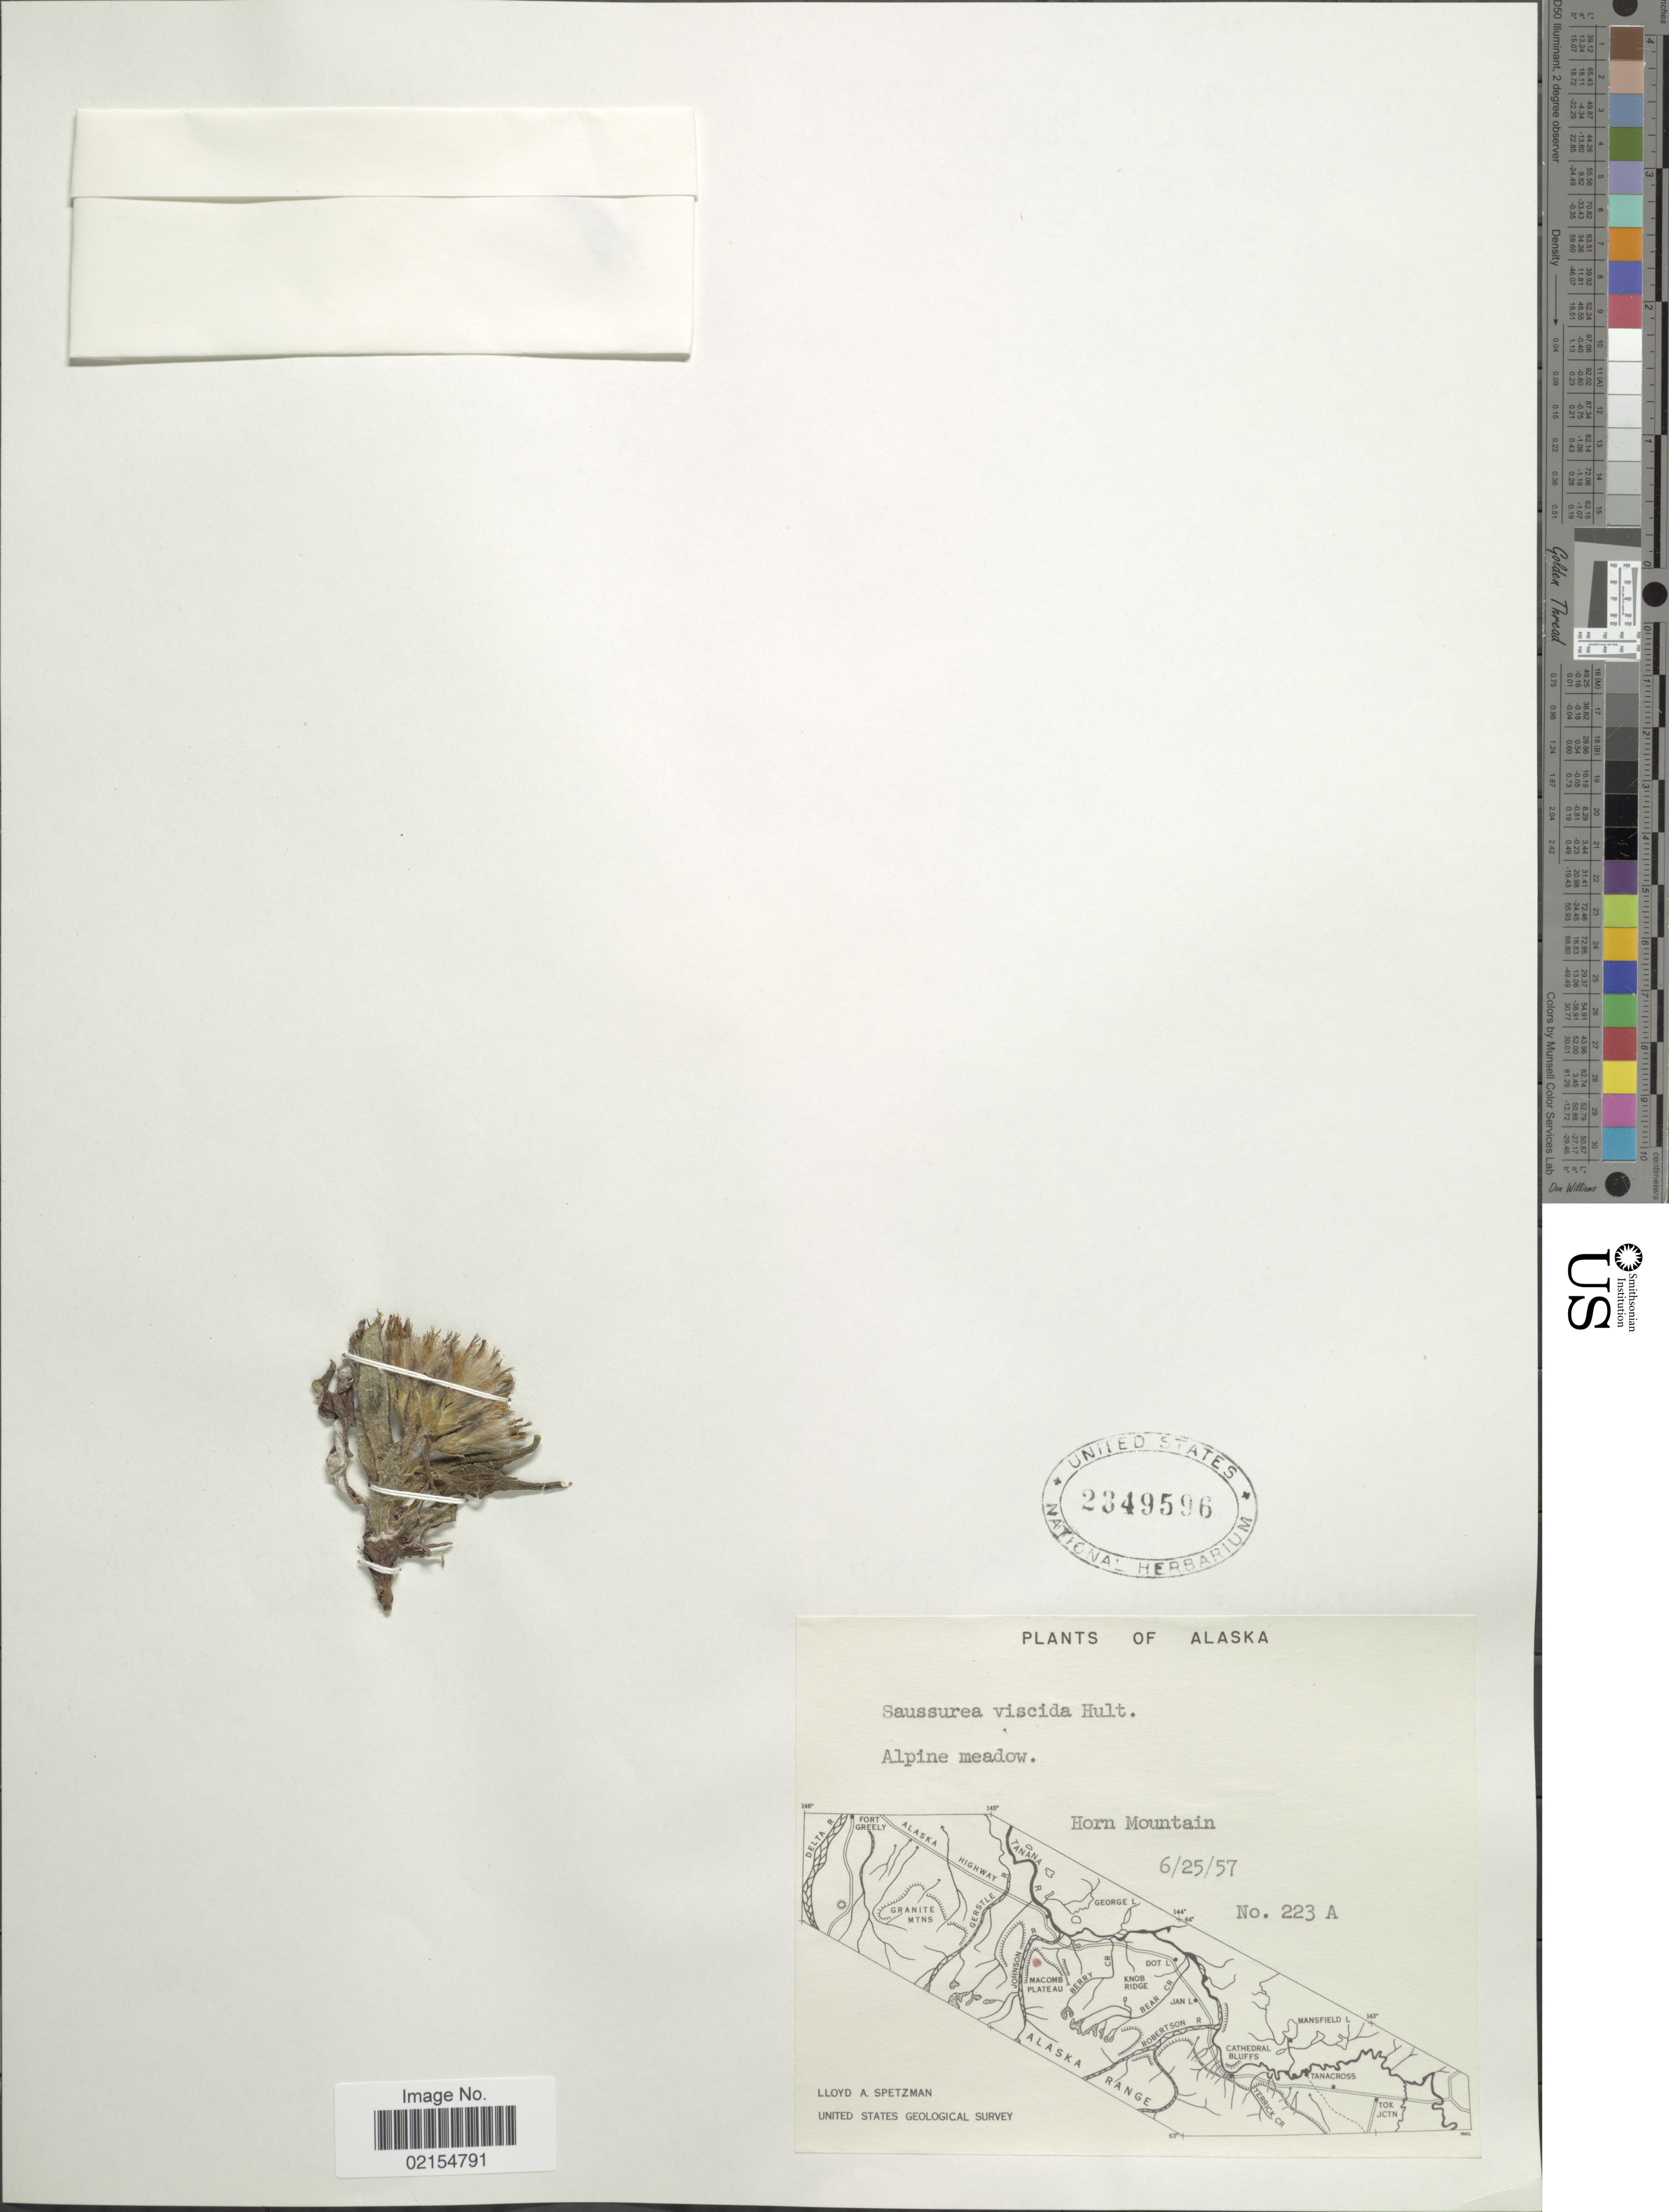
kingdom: Plantae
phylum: Tracheophyta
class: Magnoliopsida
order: Asterales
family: Asteraceae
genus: Saussurea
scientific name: Saussurea angustifolia var. yukonensis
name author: A.E. Porsild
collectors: L. Spetzman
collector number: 223 A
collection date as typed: Transcribed d/m/y: 25/6/57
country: United States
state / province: Alaska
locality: Horn Mountain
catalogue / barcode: US 2349596